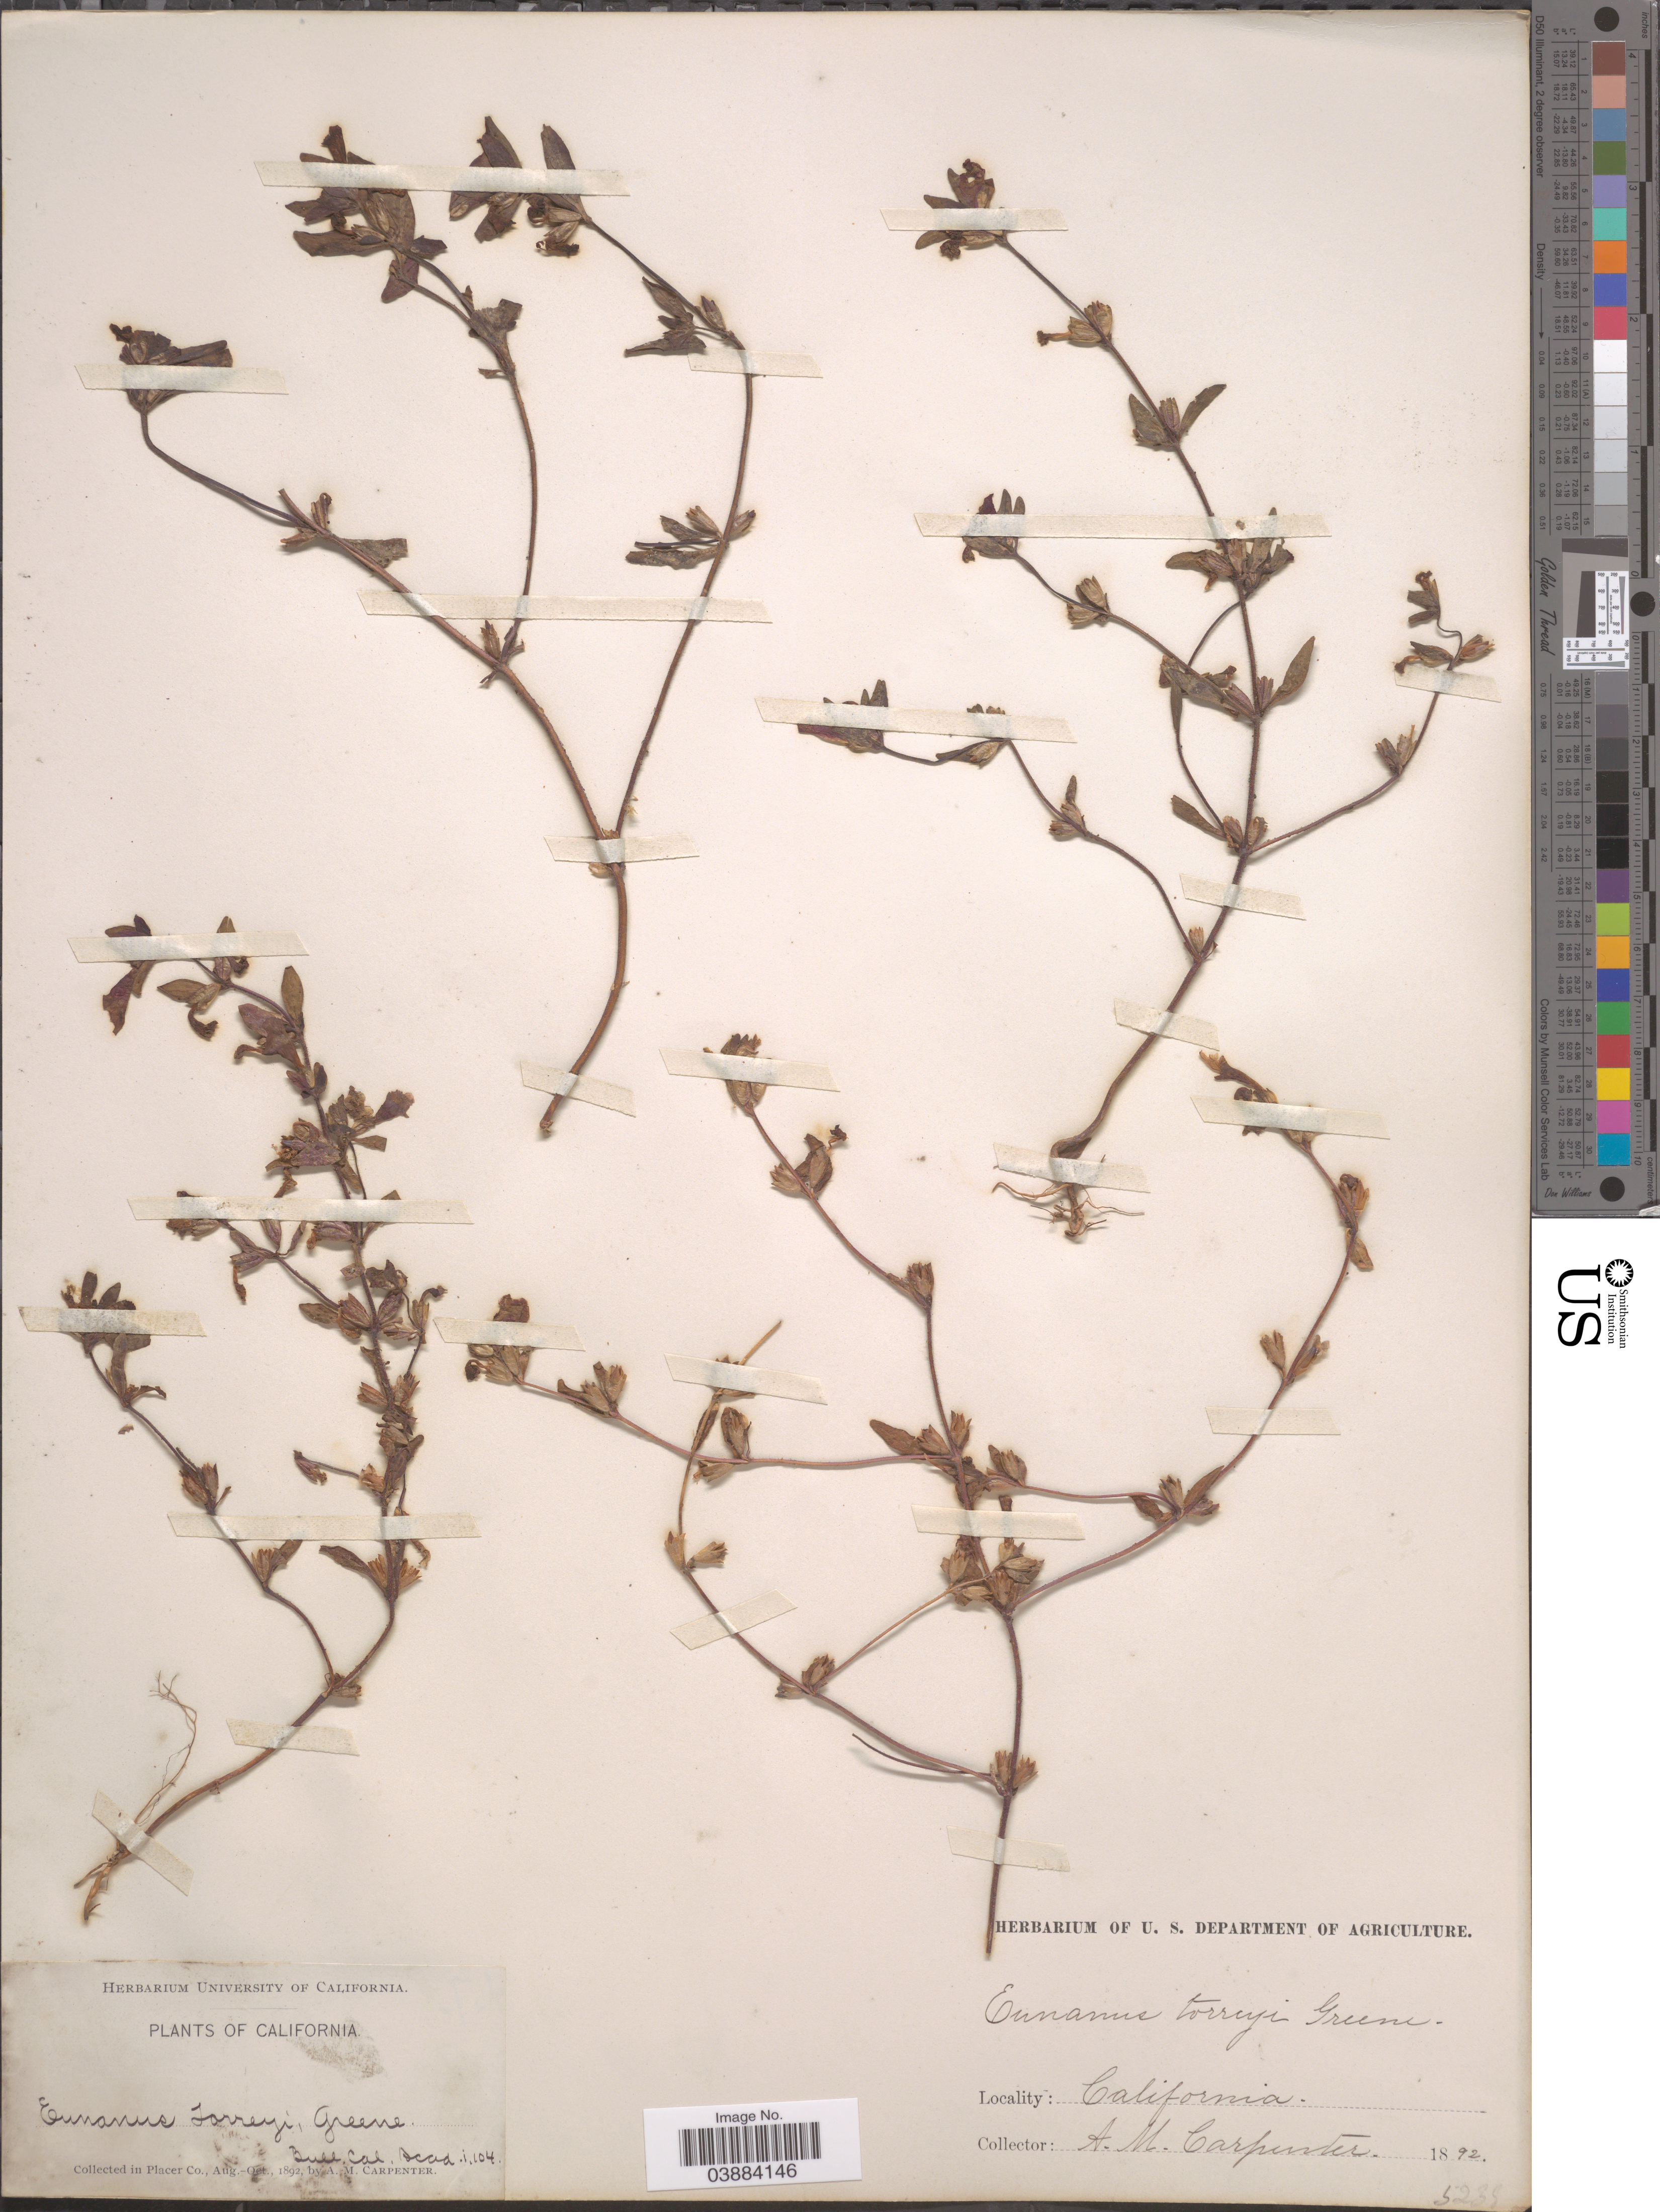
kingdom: Plantae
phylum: Tracheophyta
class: Magnoliopsida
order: Lamiales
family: Phrymaceae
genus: Eunanus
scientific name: Eunanus torreyi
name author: (A. Gray) Greene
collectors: A. Carpenter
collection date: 1892-08/1892-10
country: United States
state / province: California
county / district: Placer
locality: Placer Co.